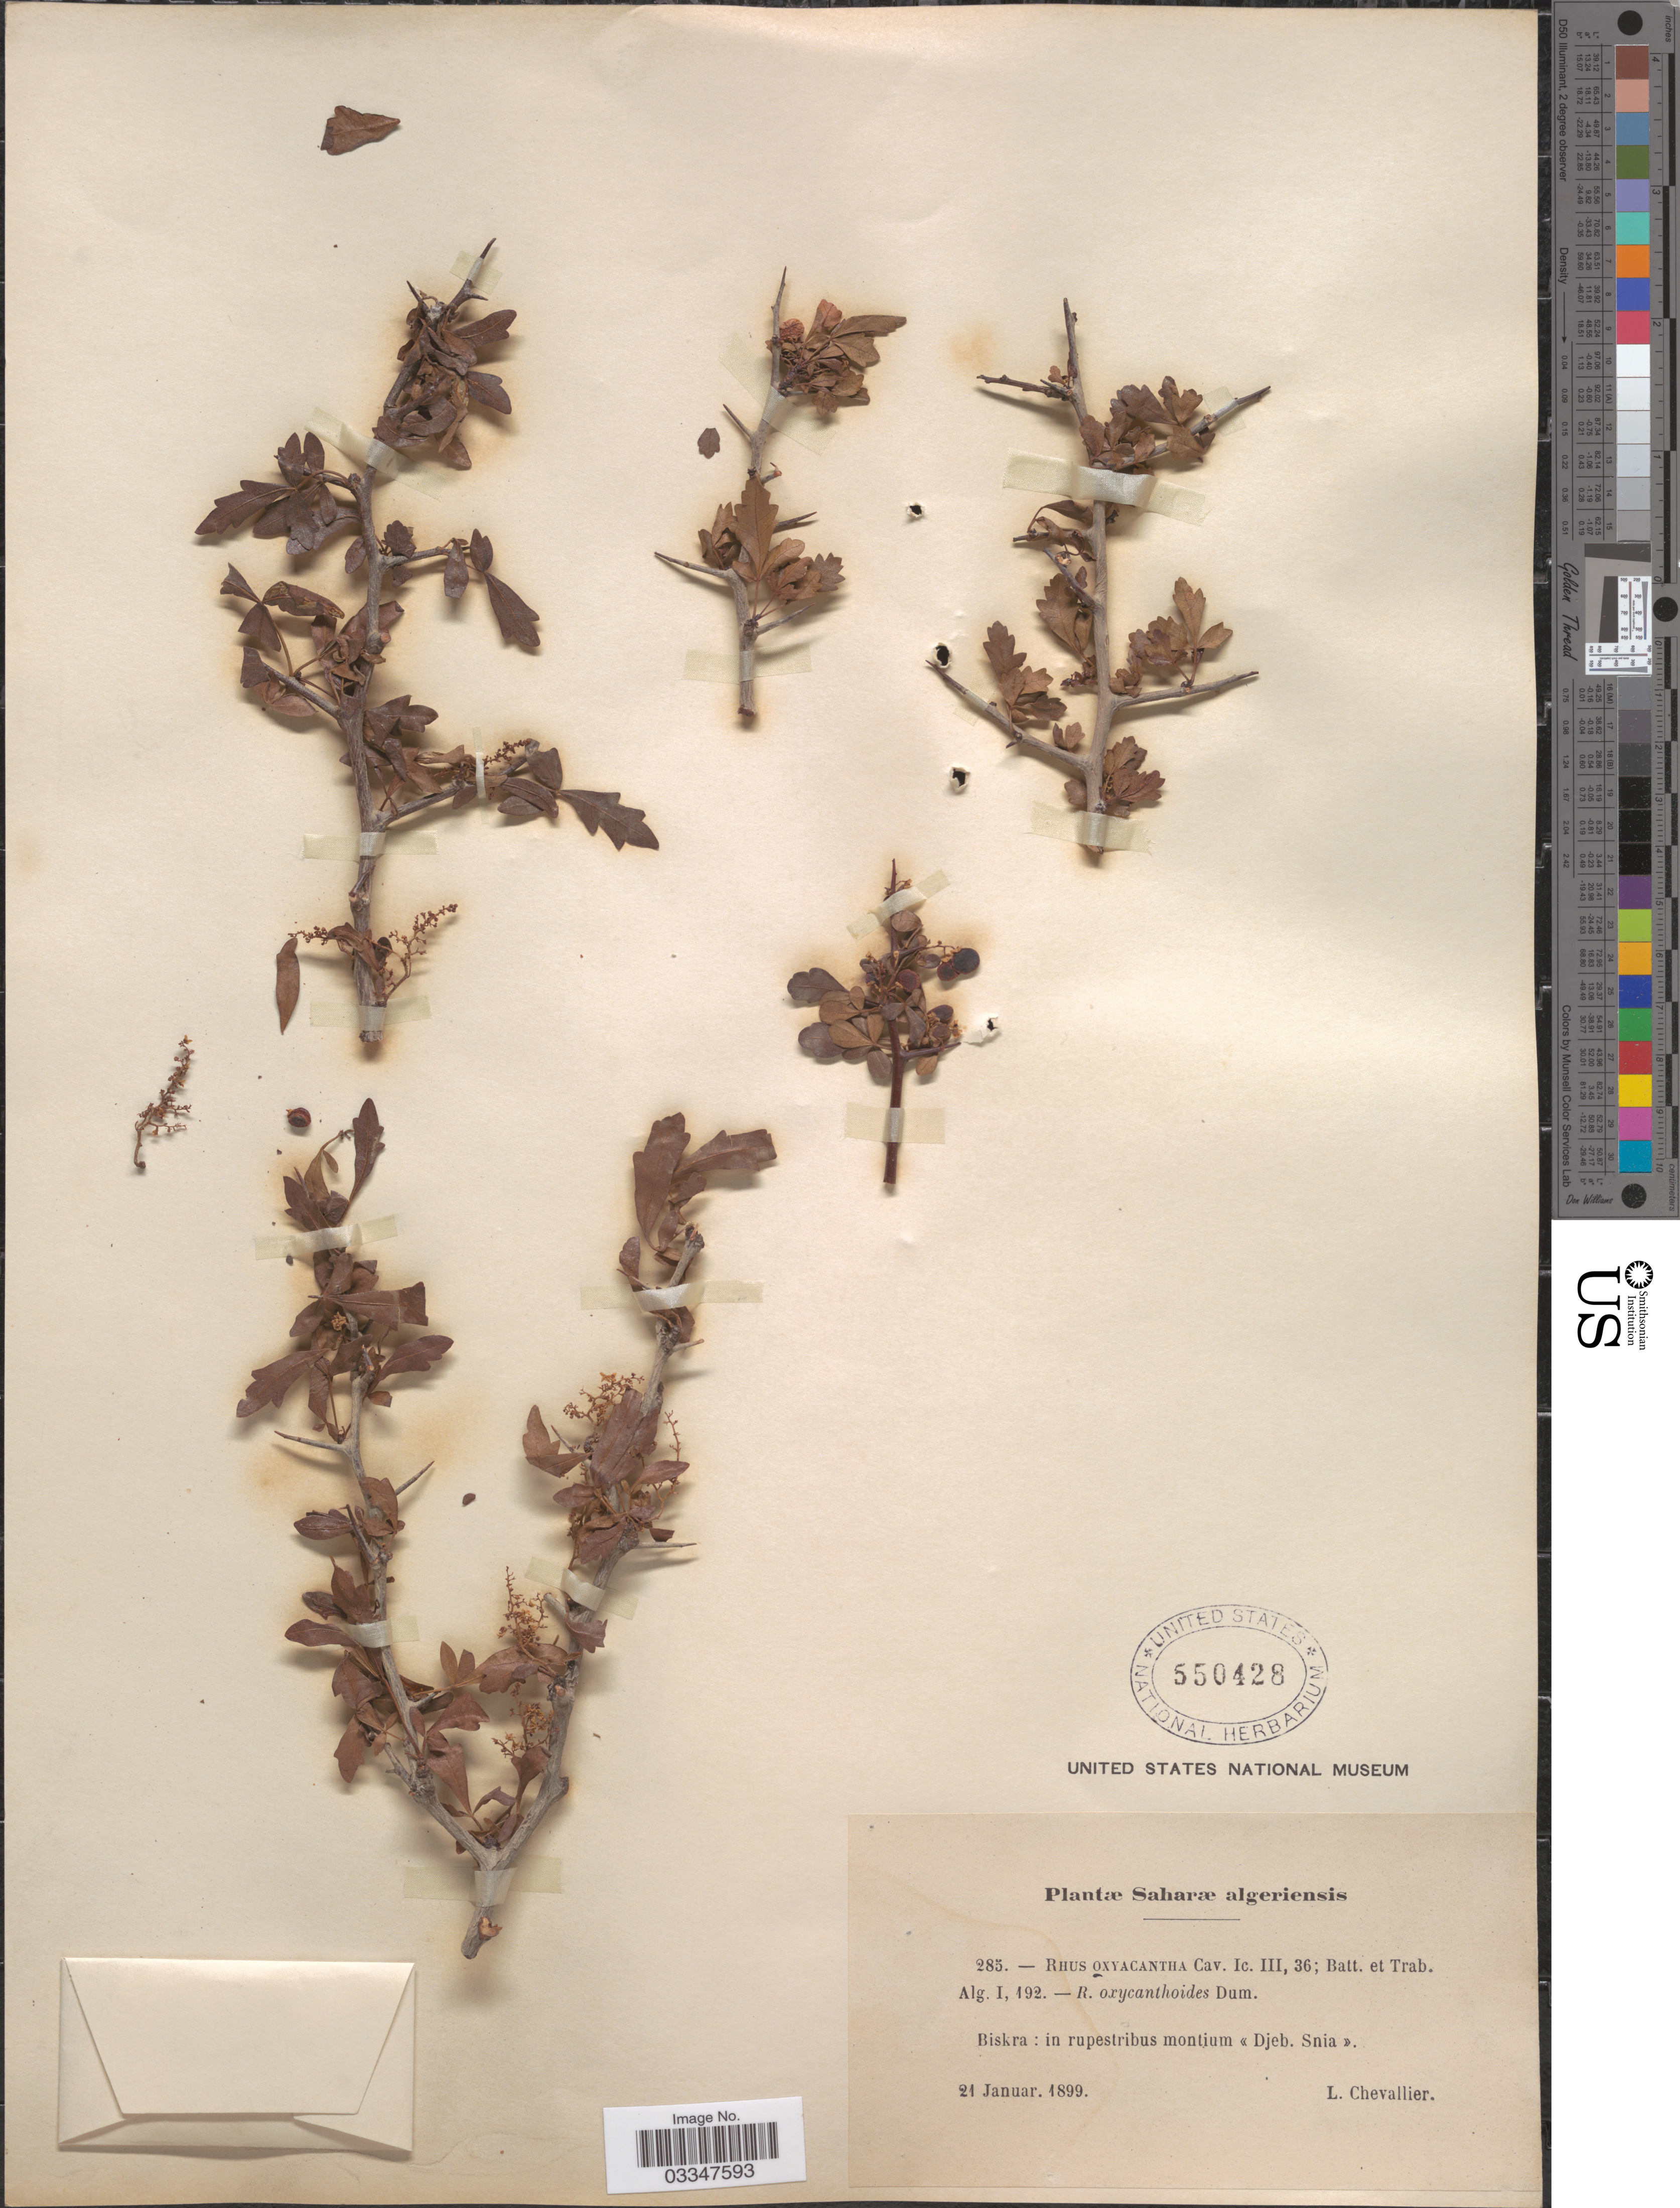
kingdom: Plantae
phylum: Tracheophyta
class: Magnoliopsida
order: Sapindales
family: Anacardiaceae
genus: Rhus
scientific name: Rhus oxyacanthoides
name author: (Greene) Rydb.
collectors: L. Chevallier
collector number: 285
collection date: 1899-01-21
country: Algeria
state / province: Biskra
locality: Saharæ algeriensis. In rupestribus montium « Djeb. Snia ».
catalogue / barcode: US 550428